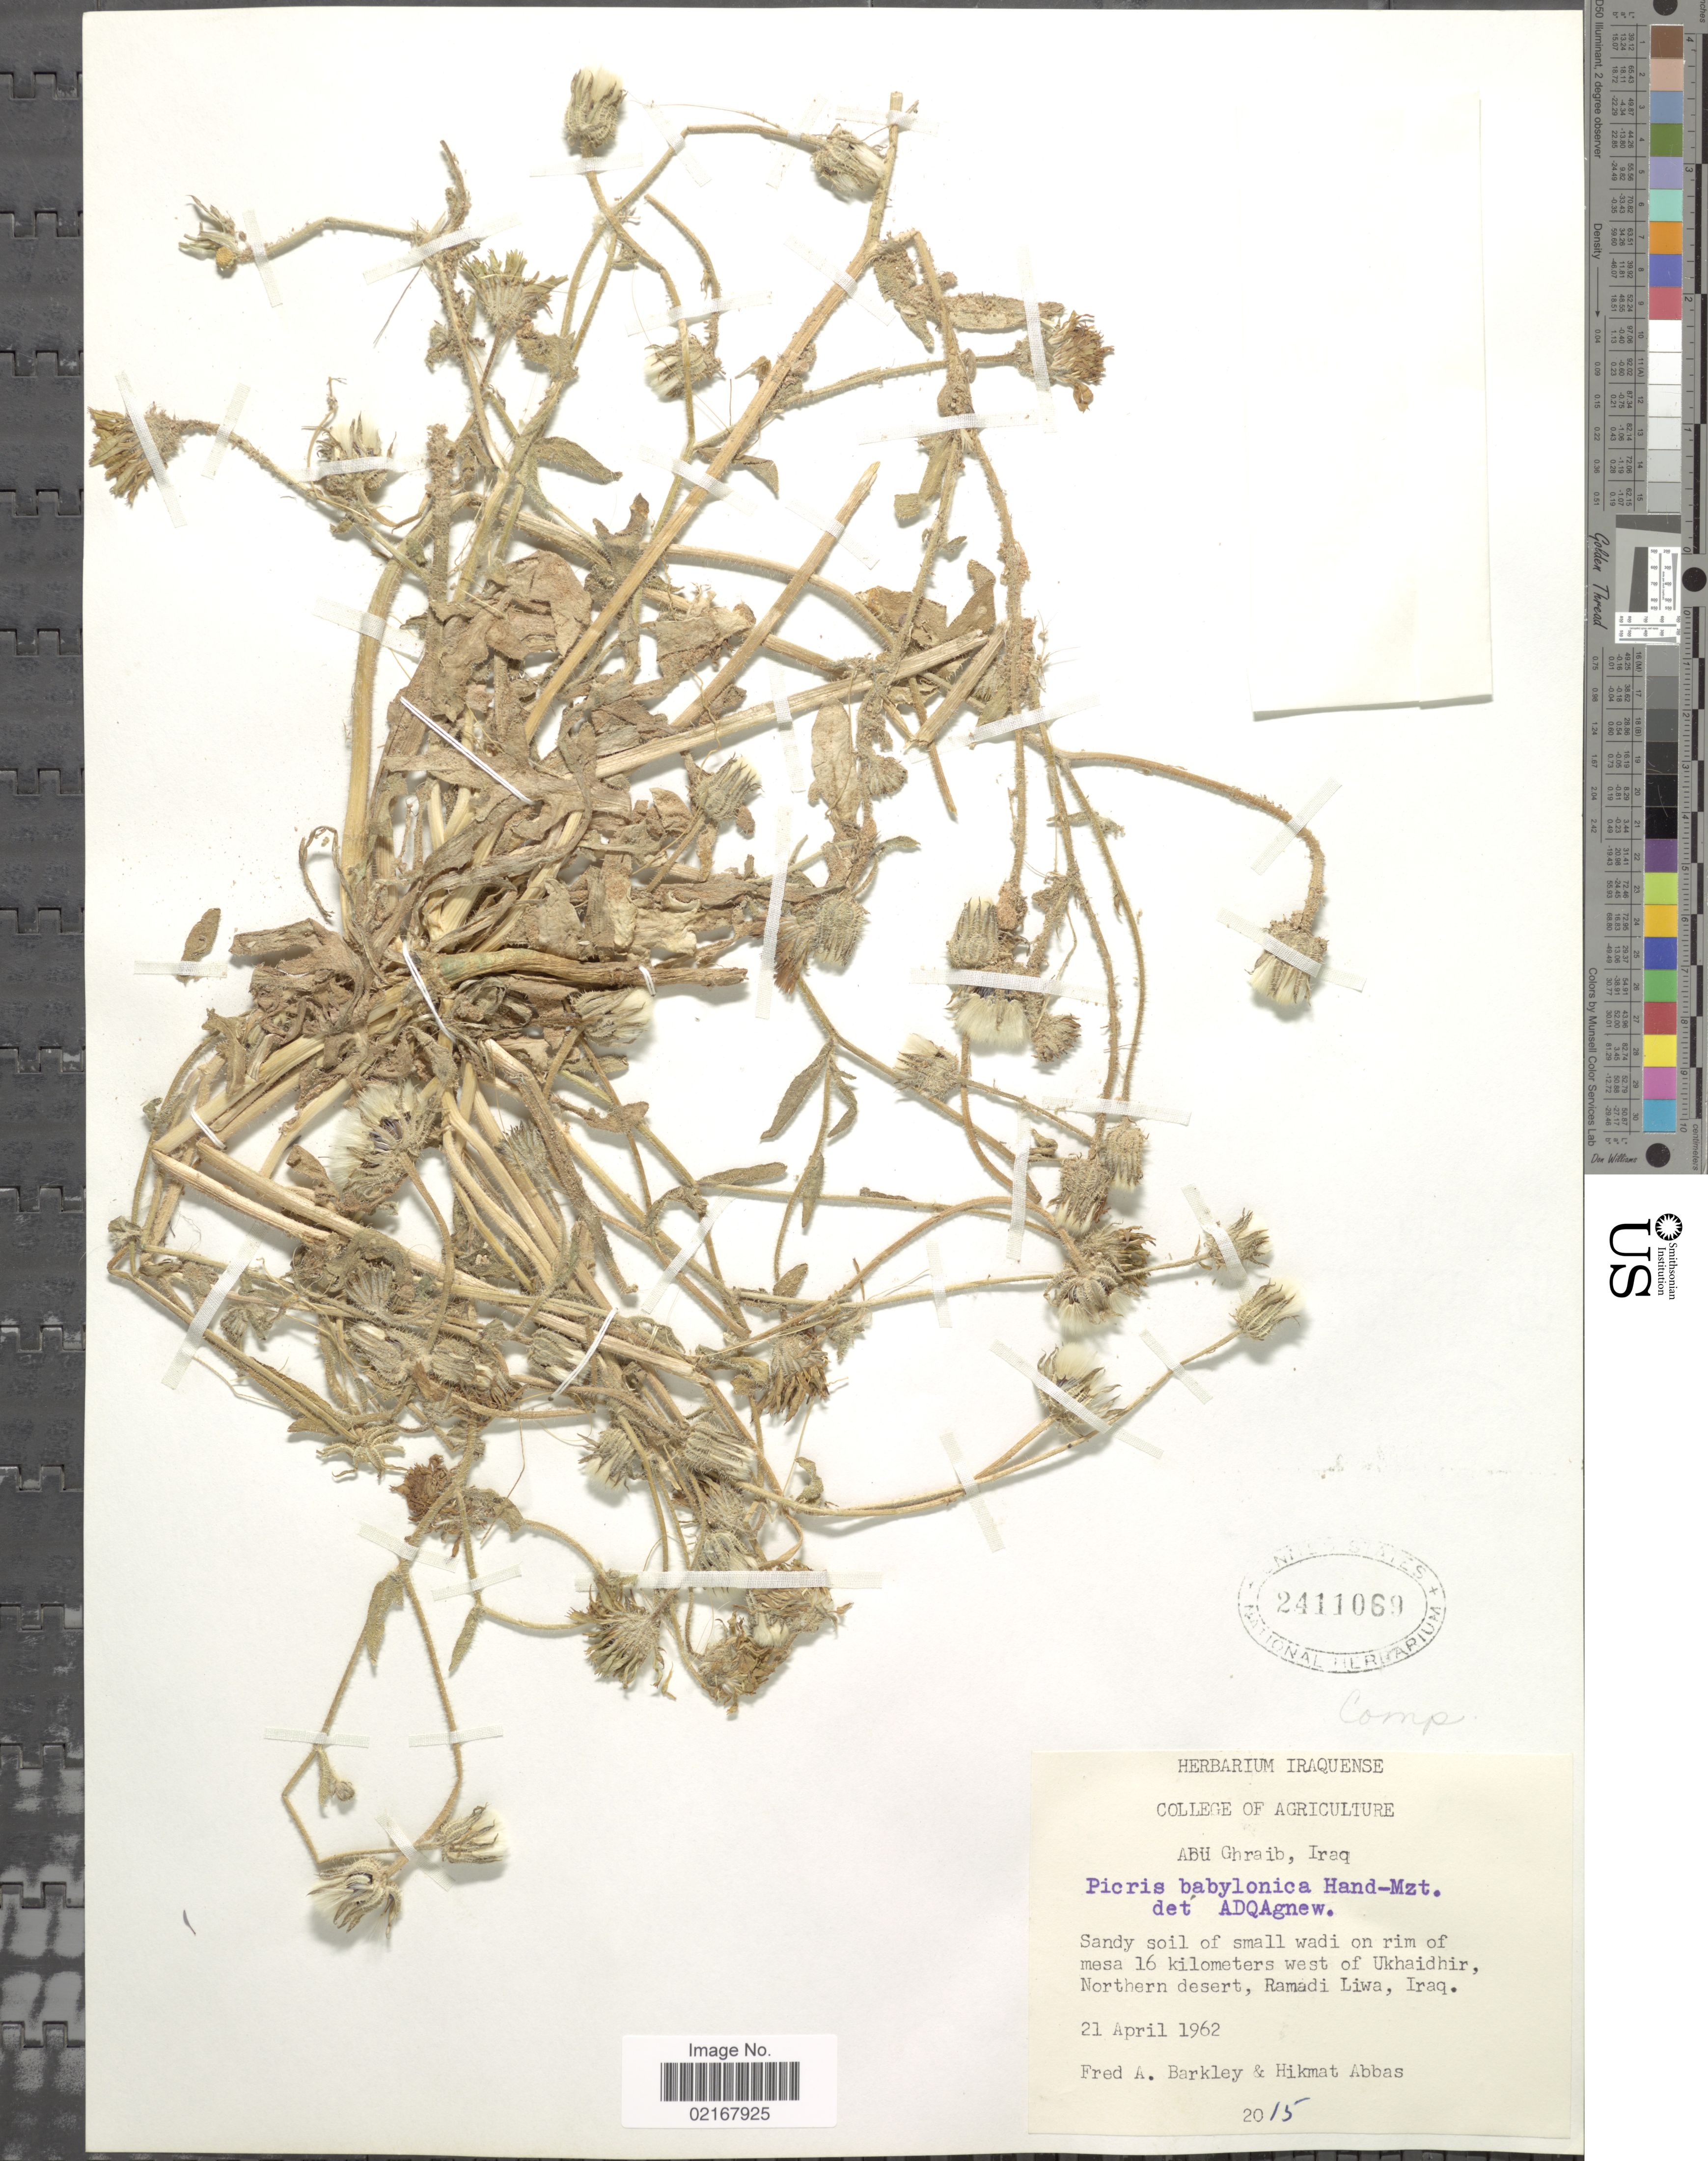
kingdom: Plantae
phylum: Tracheophyta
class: Magnoliopsida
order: Asterales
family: Asteraceae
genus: Picris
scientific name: Picris babylonica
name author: Hand.-Mazz.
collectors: F. A. Barkley & H. Abbas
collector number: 2015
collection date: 1962-04-21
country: Iraq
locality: Abu Ghraib, on rim of mesa 16 kilometers west of Ukhaidhir, Northern desert, Ramadi Liwa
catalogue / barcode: US 2411069